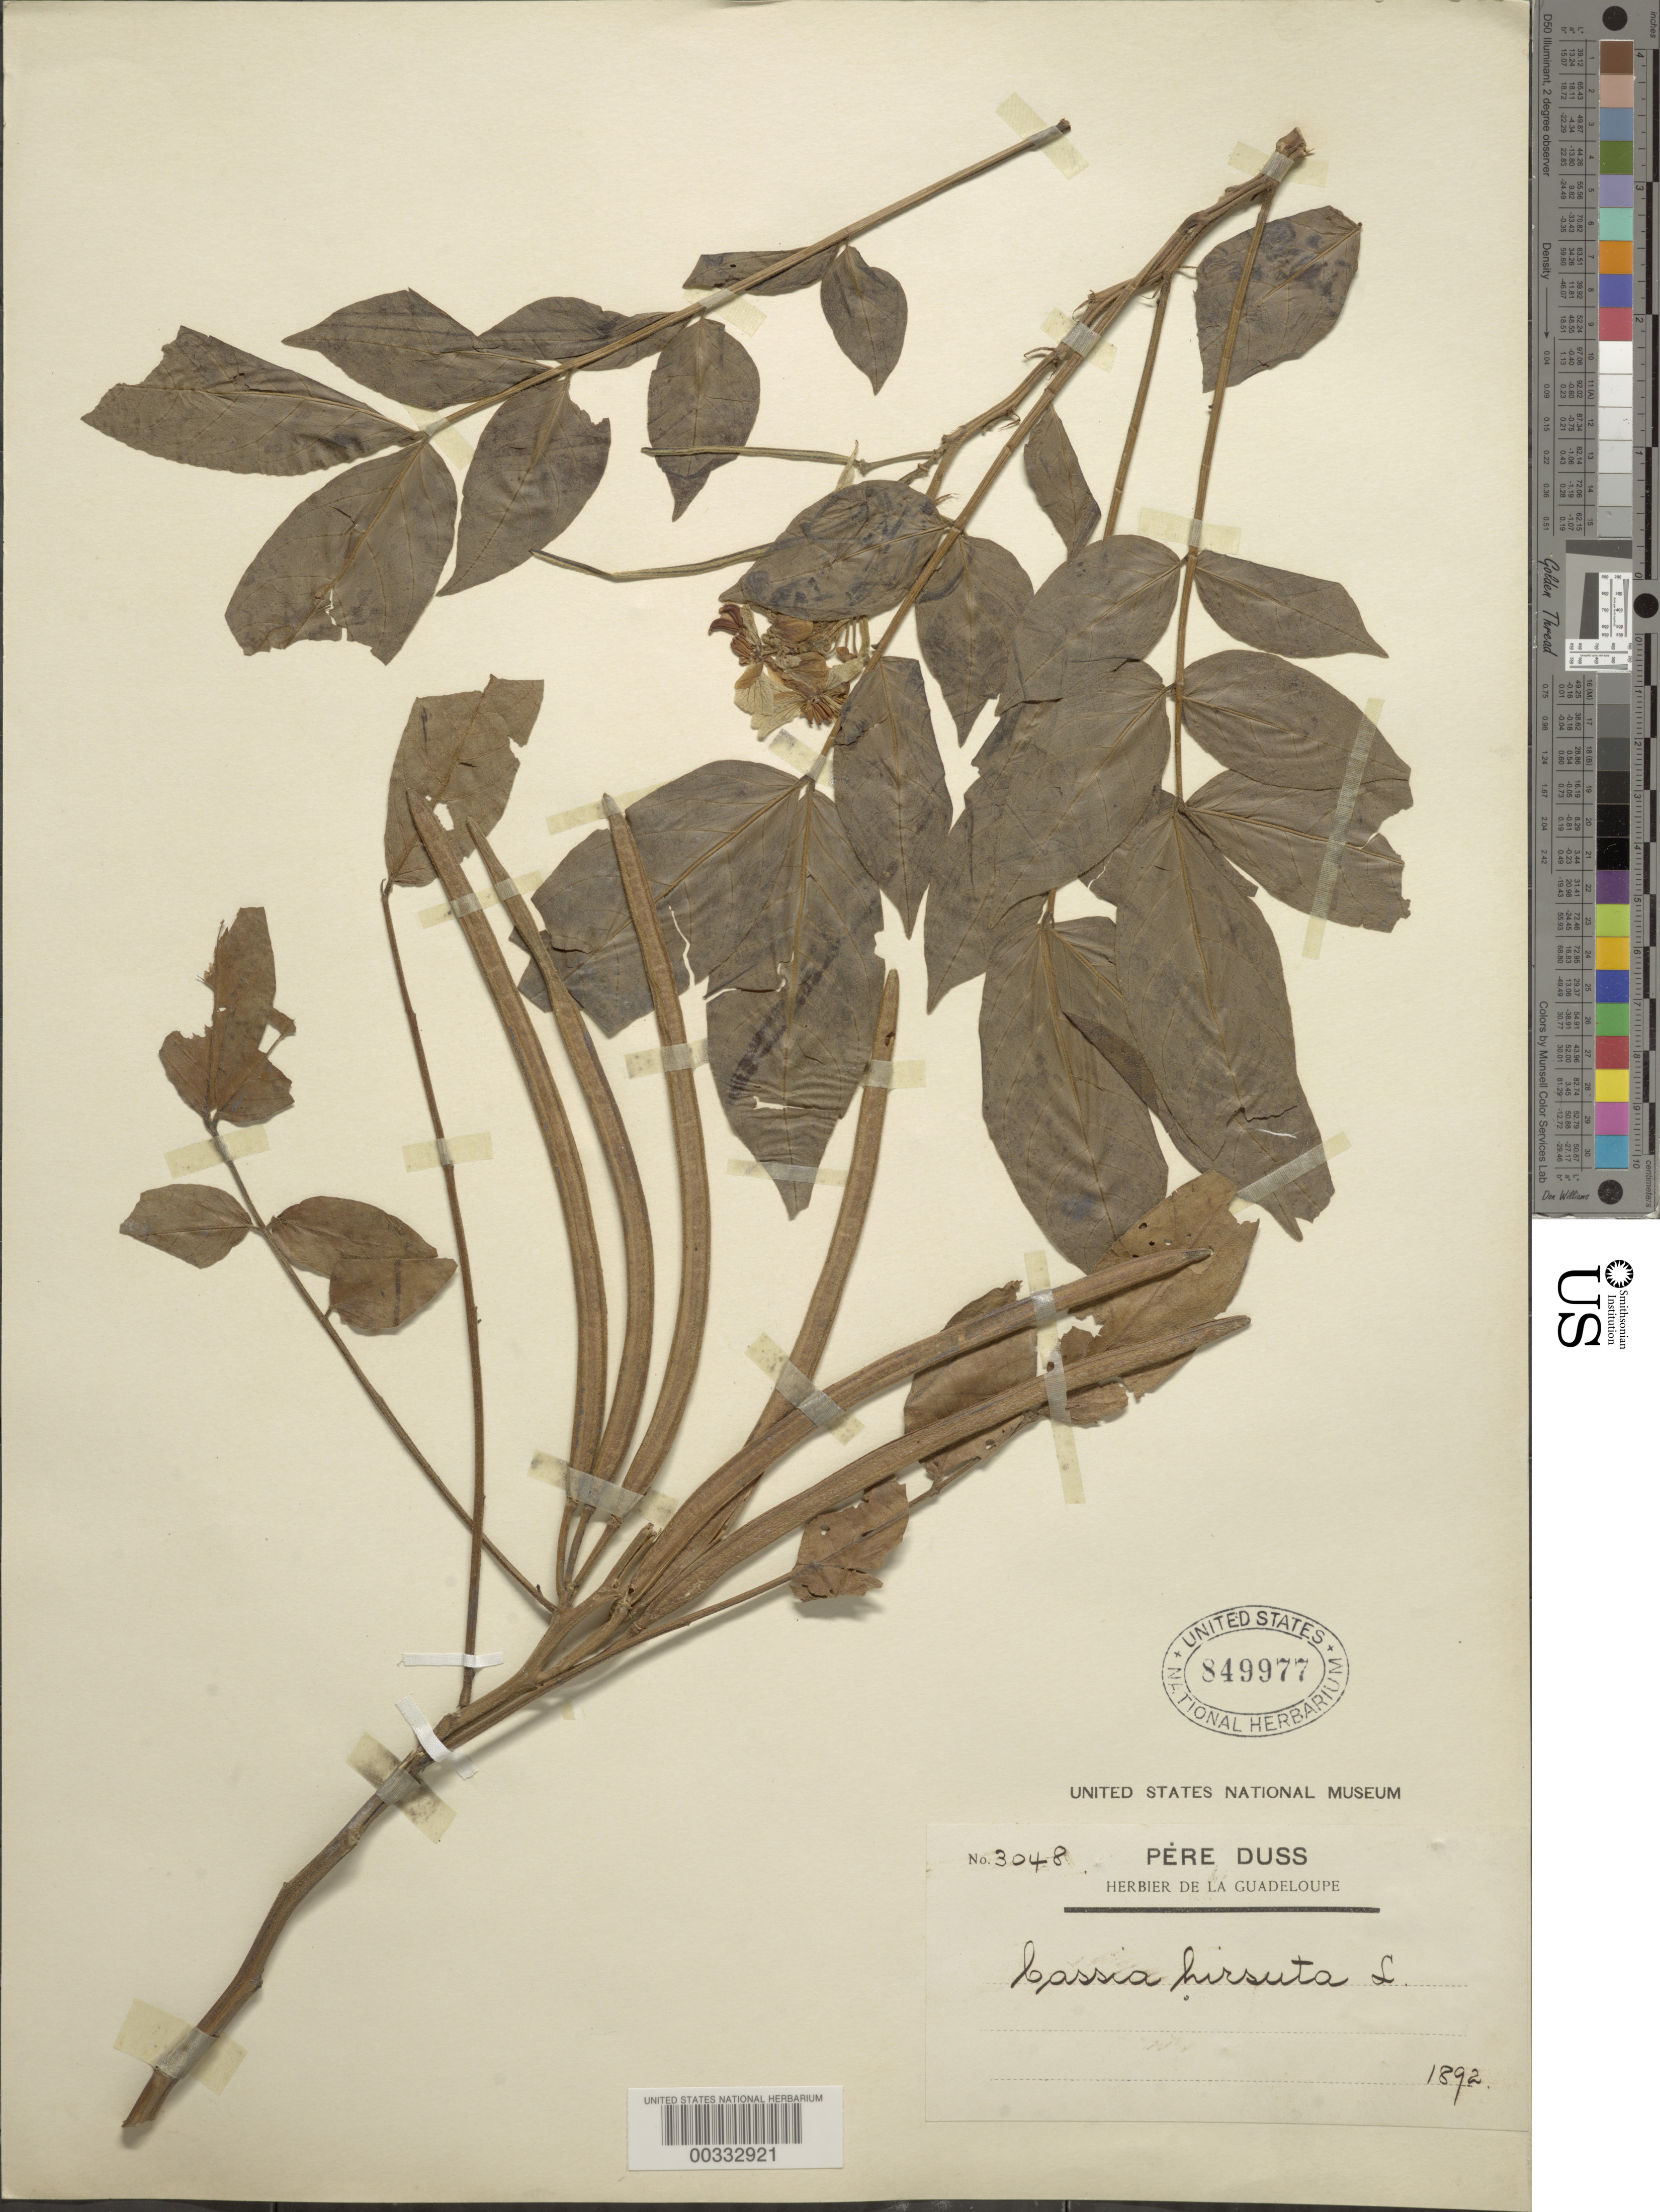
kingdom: Plantae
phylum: Tracheophyta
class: Magnoliopsida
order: Fabales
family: Fabaceae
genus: Senna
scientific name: Senna hirsuta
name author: (L.) H.S. Irwin & Barneby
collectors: Père Duss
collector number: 3048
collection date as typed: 1892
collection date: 1892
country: Guadeloupe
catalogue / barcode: US 849977